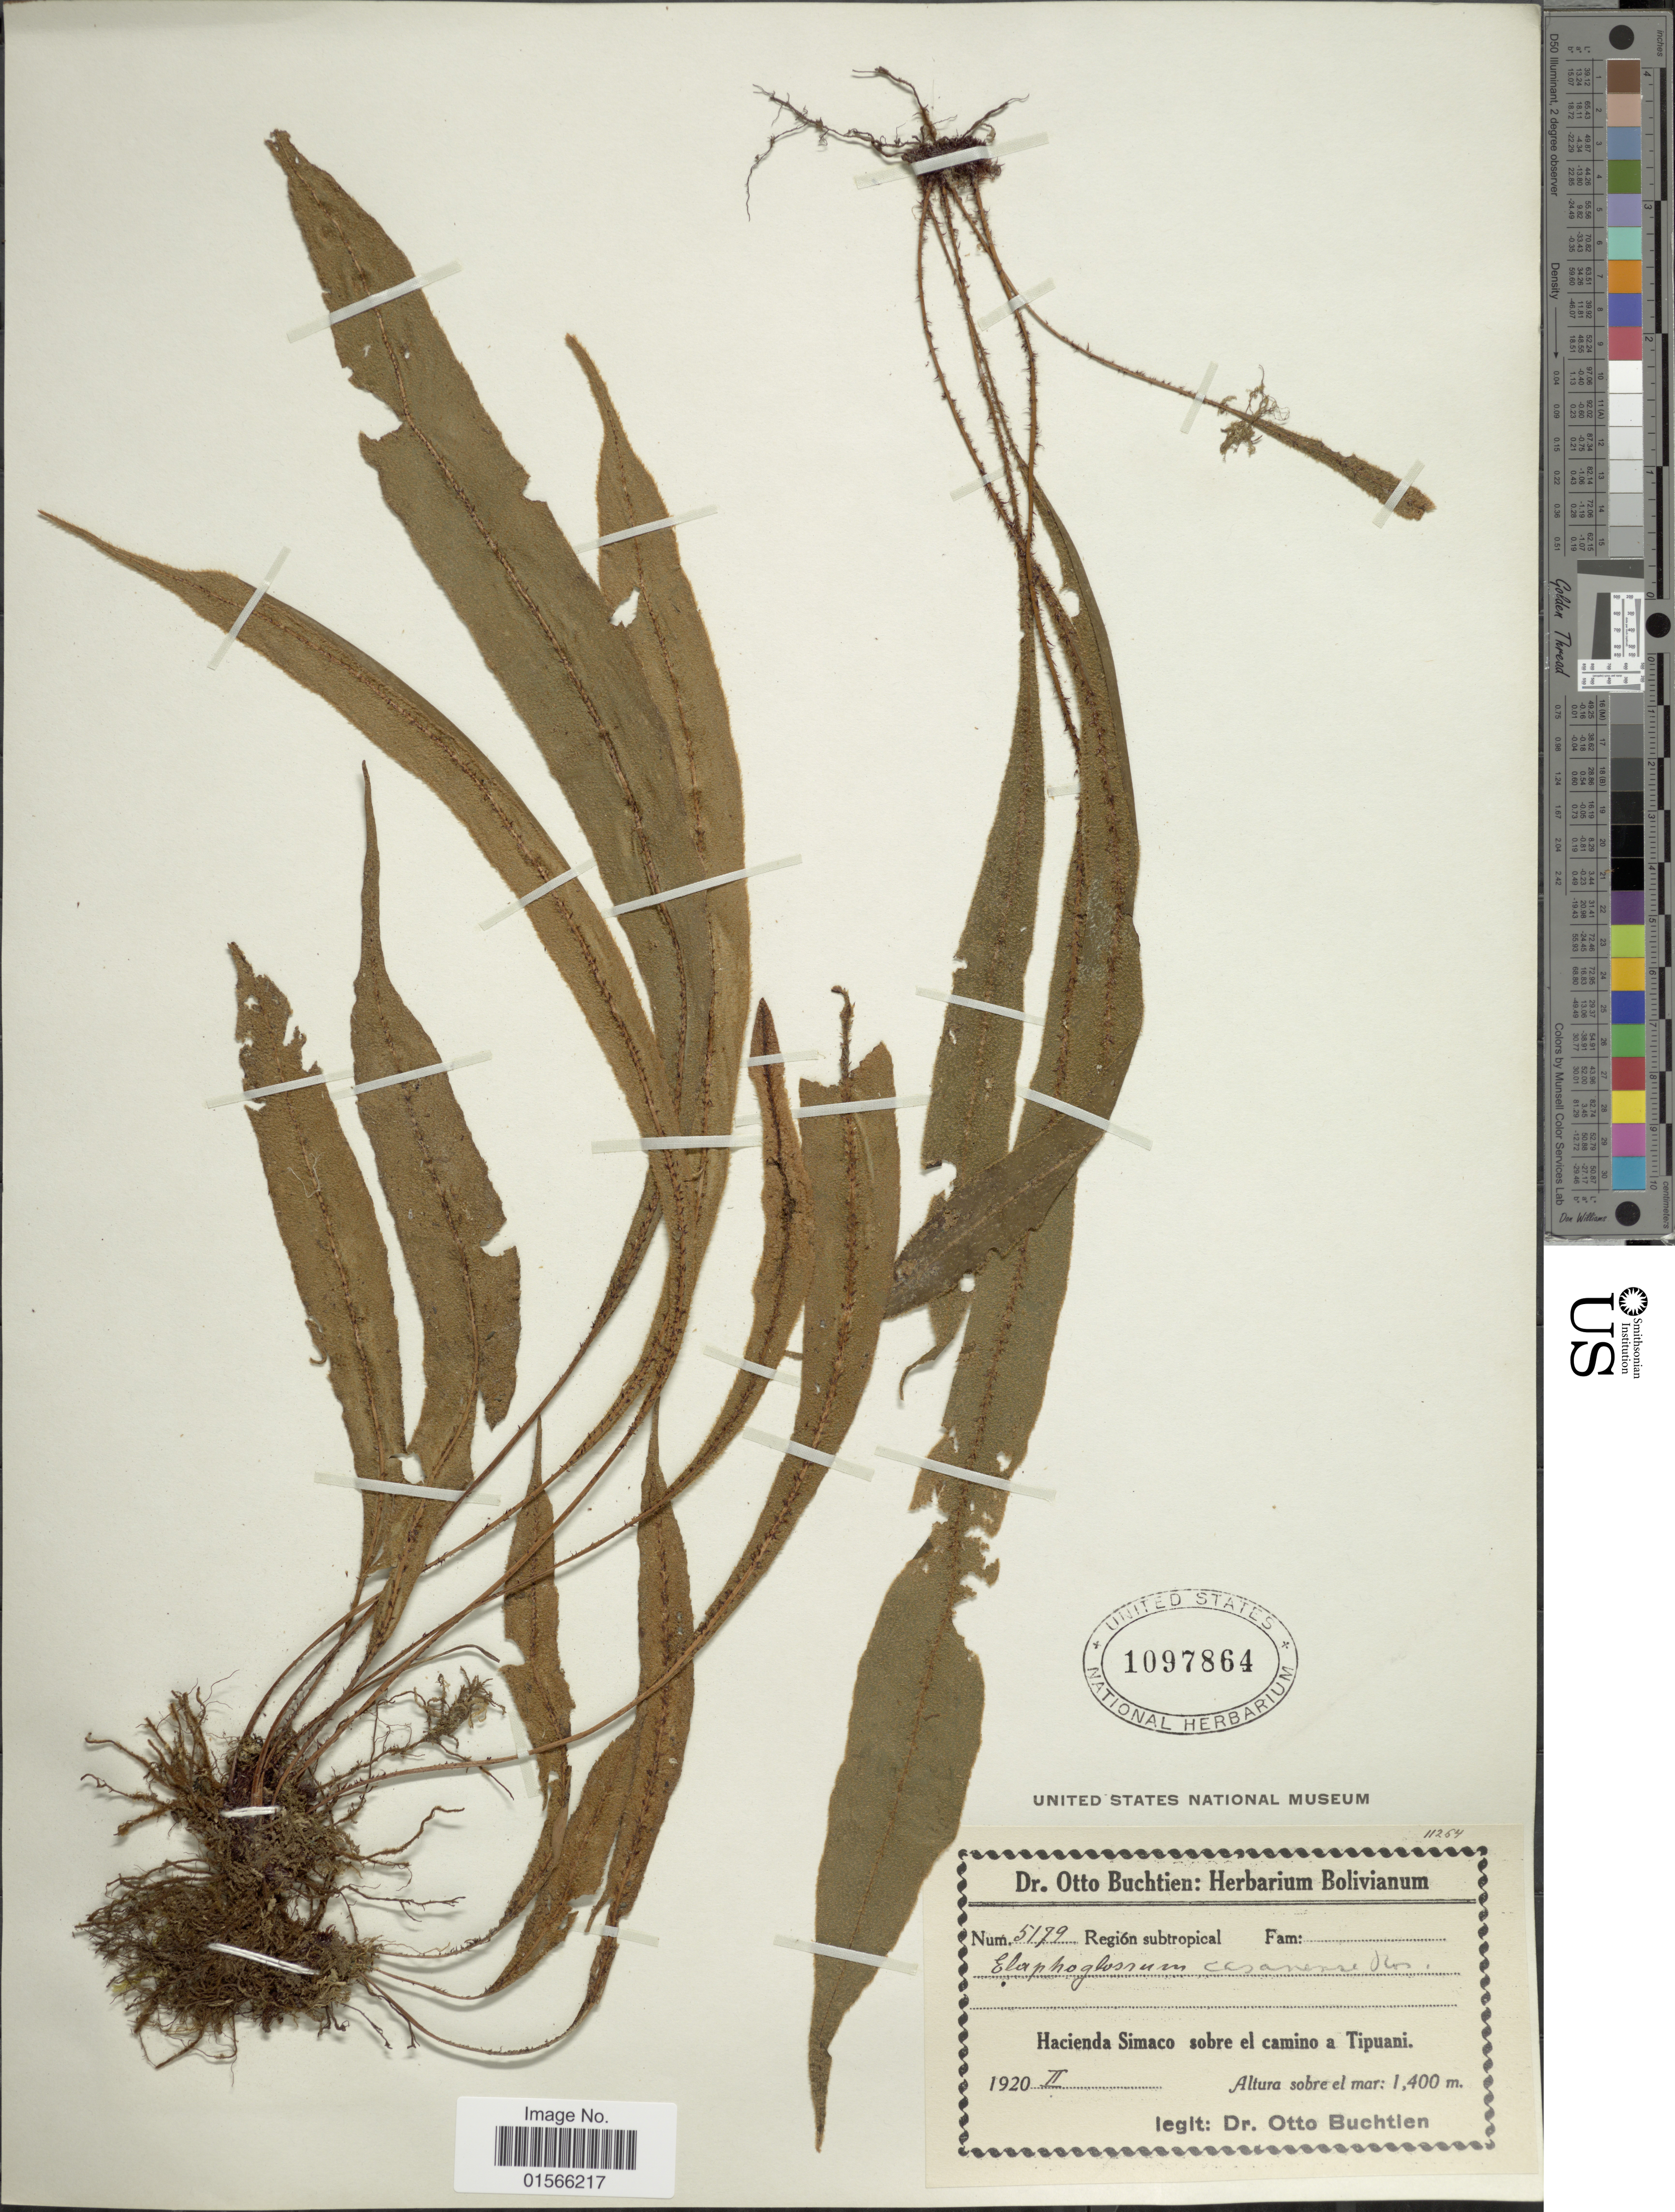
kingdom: Plantae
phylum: Tracheophyta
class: Polypodiopsida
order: Polypodiales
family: Dryopteridaceae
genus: Elaphoglossum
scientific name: Elaphoglossum casanense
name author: Rosenst.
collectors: O. Buchtien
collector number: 5179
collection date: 1920-02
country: Bolivia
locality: Hacienda Simaco sobre el camino a Tipuani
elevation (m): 1400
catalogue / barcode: US 1097864